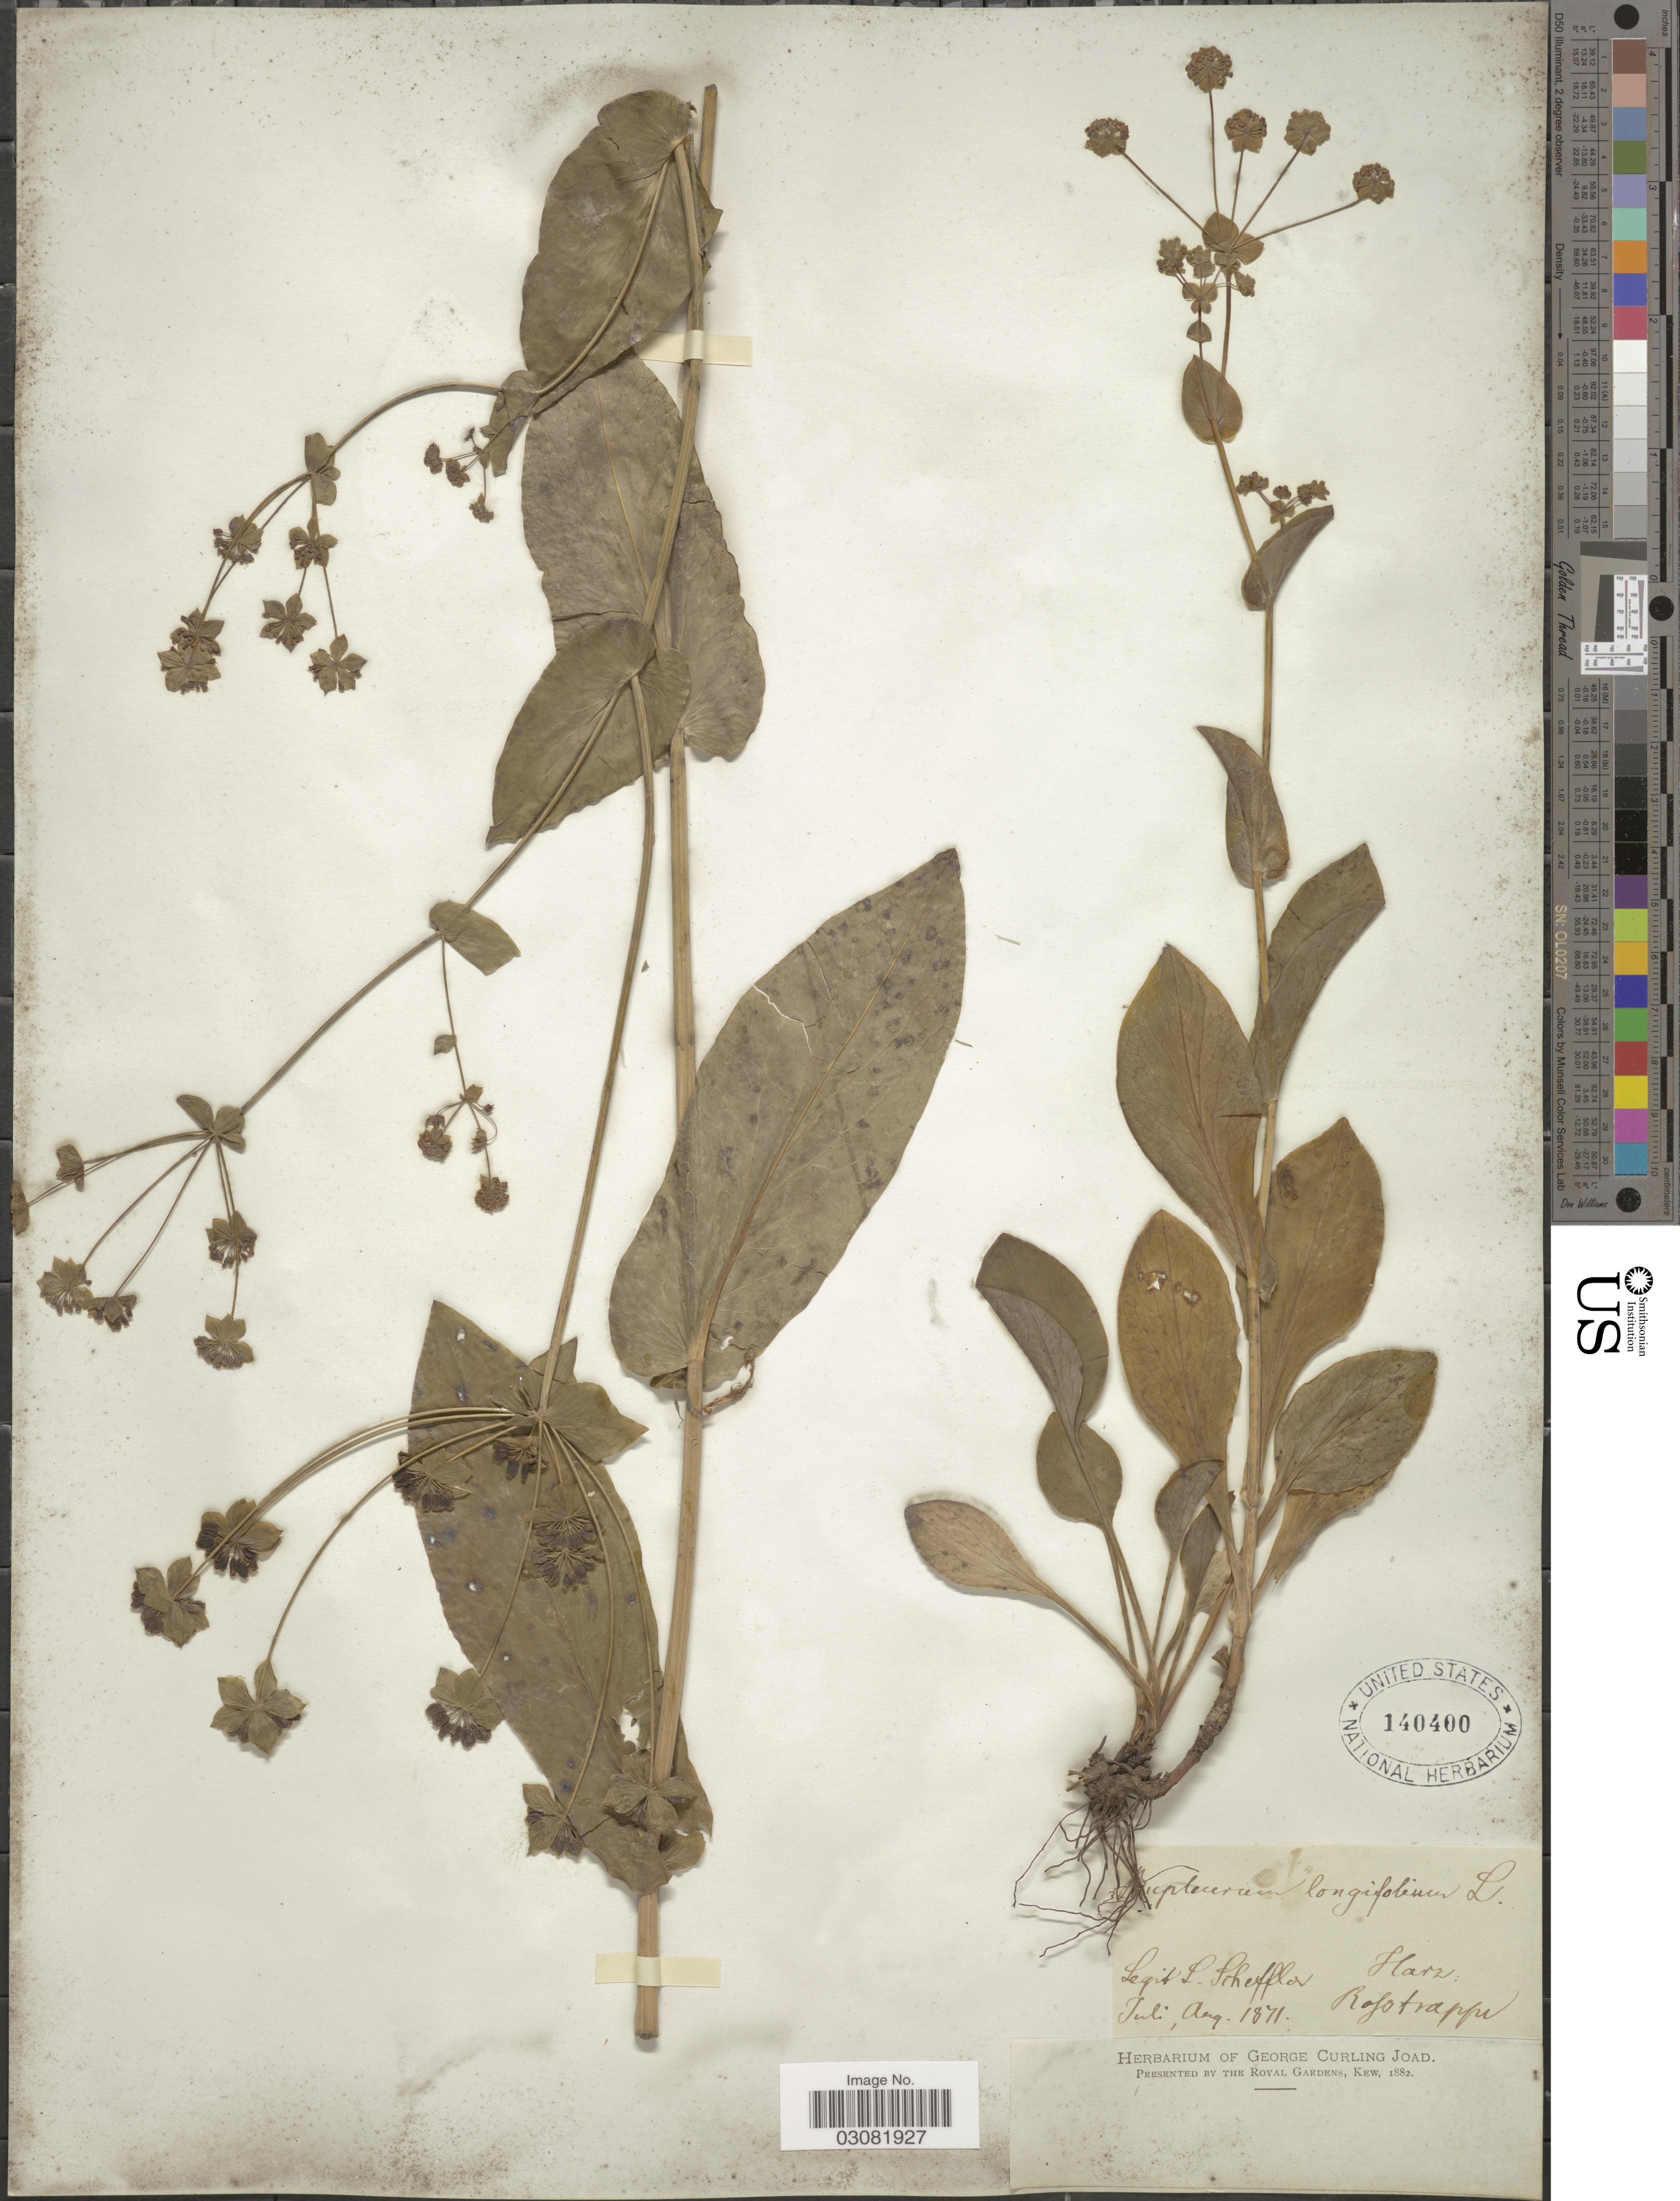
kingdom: Plantae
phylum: Tracheophyta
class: Magnoliopsida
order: Apiales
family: Apiaceae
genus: Bupleurum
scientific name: Bupleurum longifolium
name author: L.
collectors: L. Scheffler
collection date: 1871-07/1871-08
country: Germany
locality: Harz. Rosstrappe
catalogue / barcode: US 140400